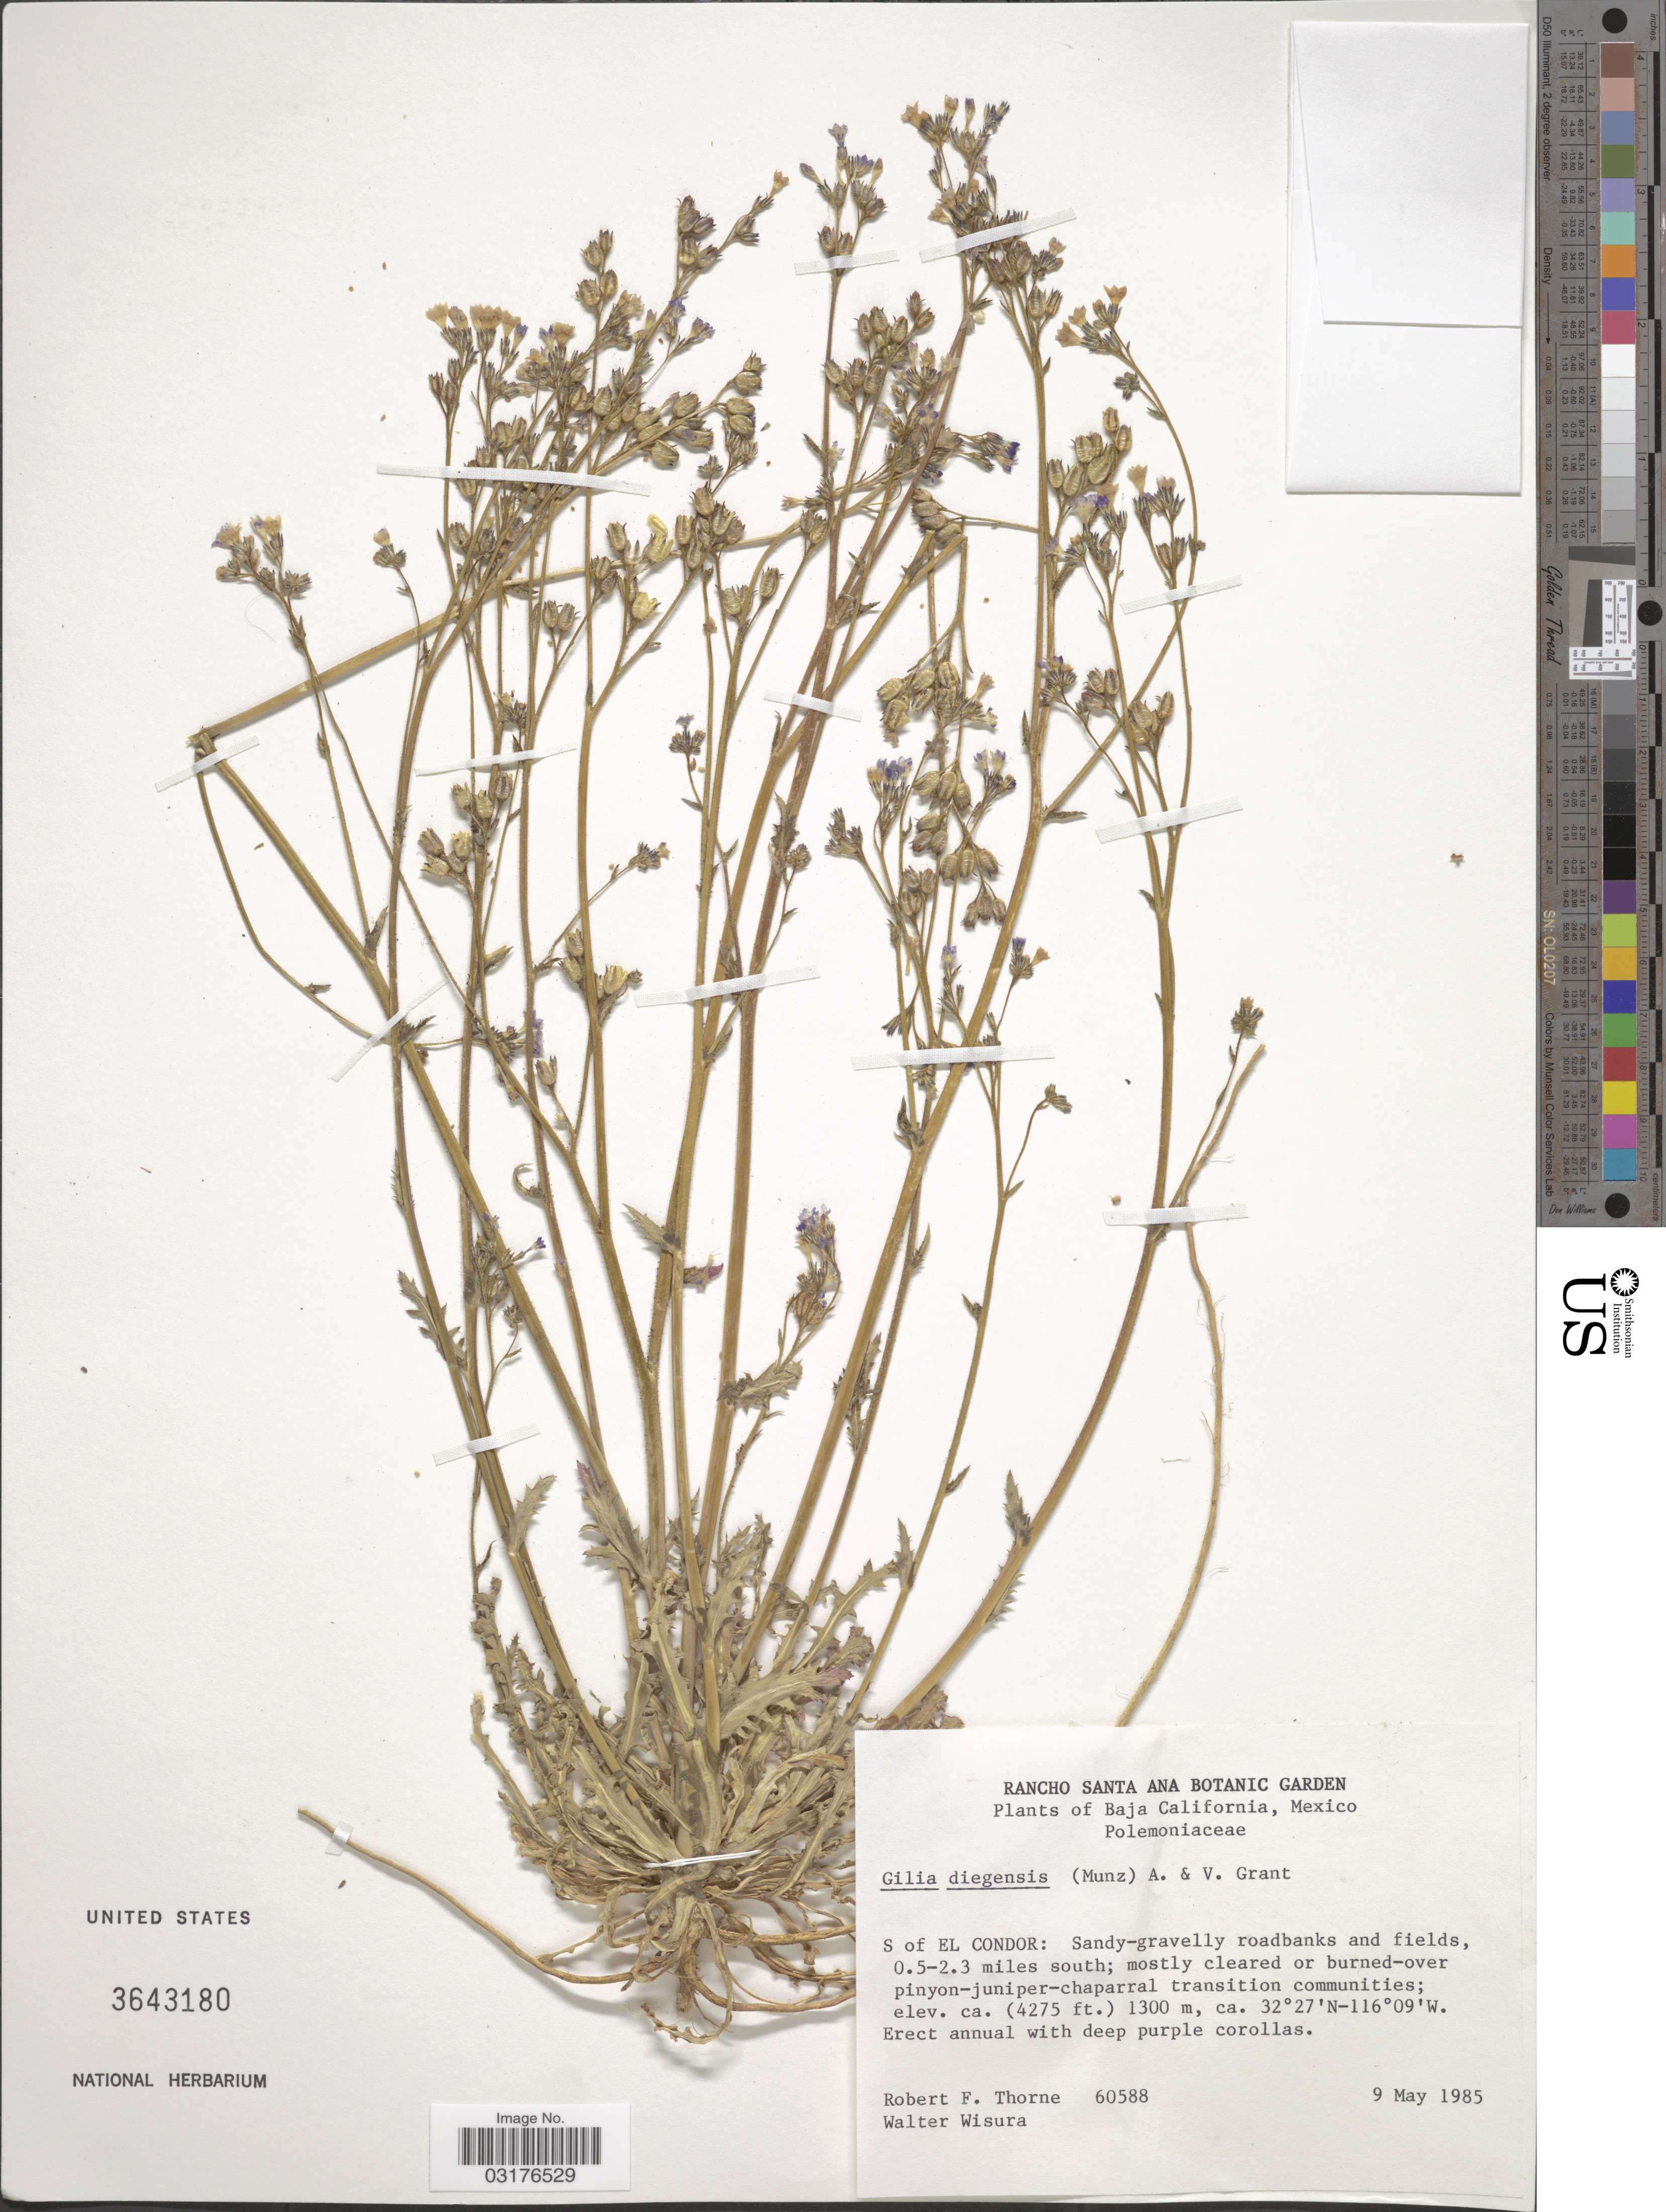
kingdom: Plantae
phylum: Tracheophyta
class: Magnoliopsida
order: Ericales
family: Polemoniaceae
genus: Gilia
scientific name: Gilia diegensis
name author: (Munz) A.D. Grant & V.E. Grant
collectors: R. F. Thorne & W. Wisura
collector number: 60588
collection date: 1985-05-09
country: Mexico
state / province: Baja California Norte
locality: S of El Condor: Sandy-gravelly roadbanks and fields, 0.5-2.3 miles south.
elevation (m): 1303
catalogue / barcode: US 3643180